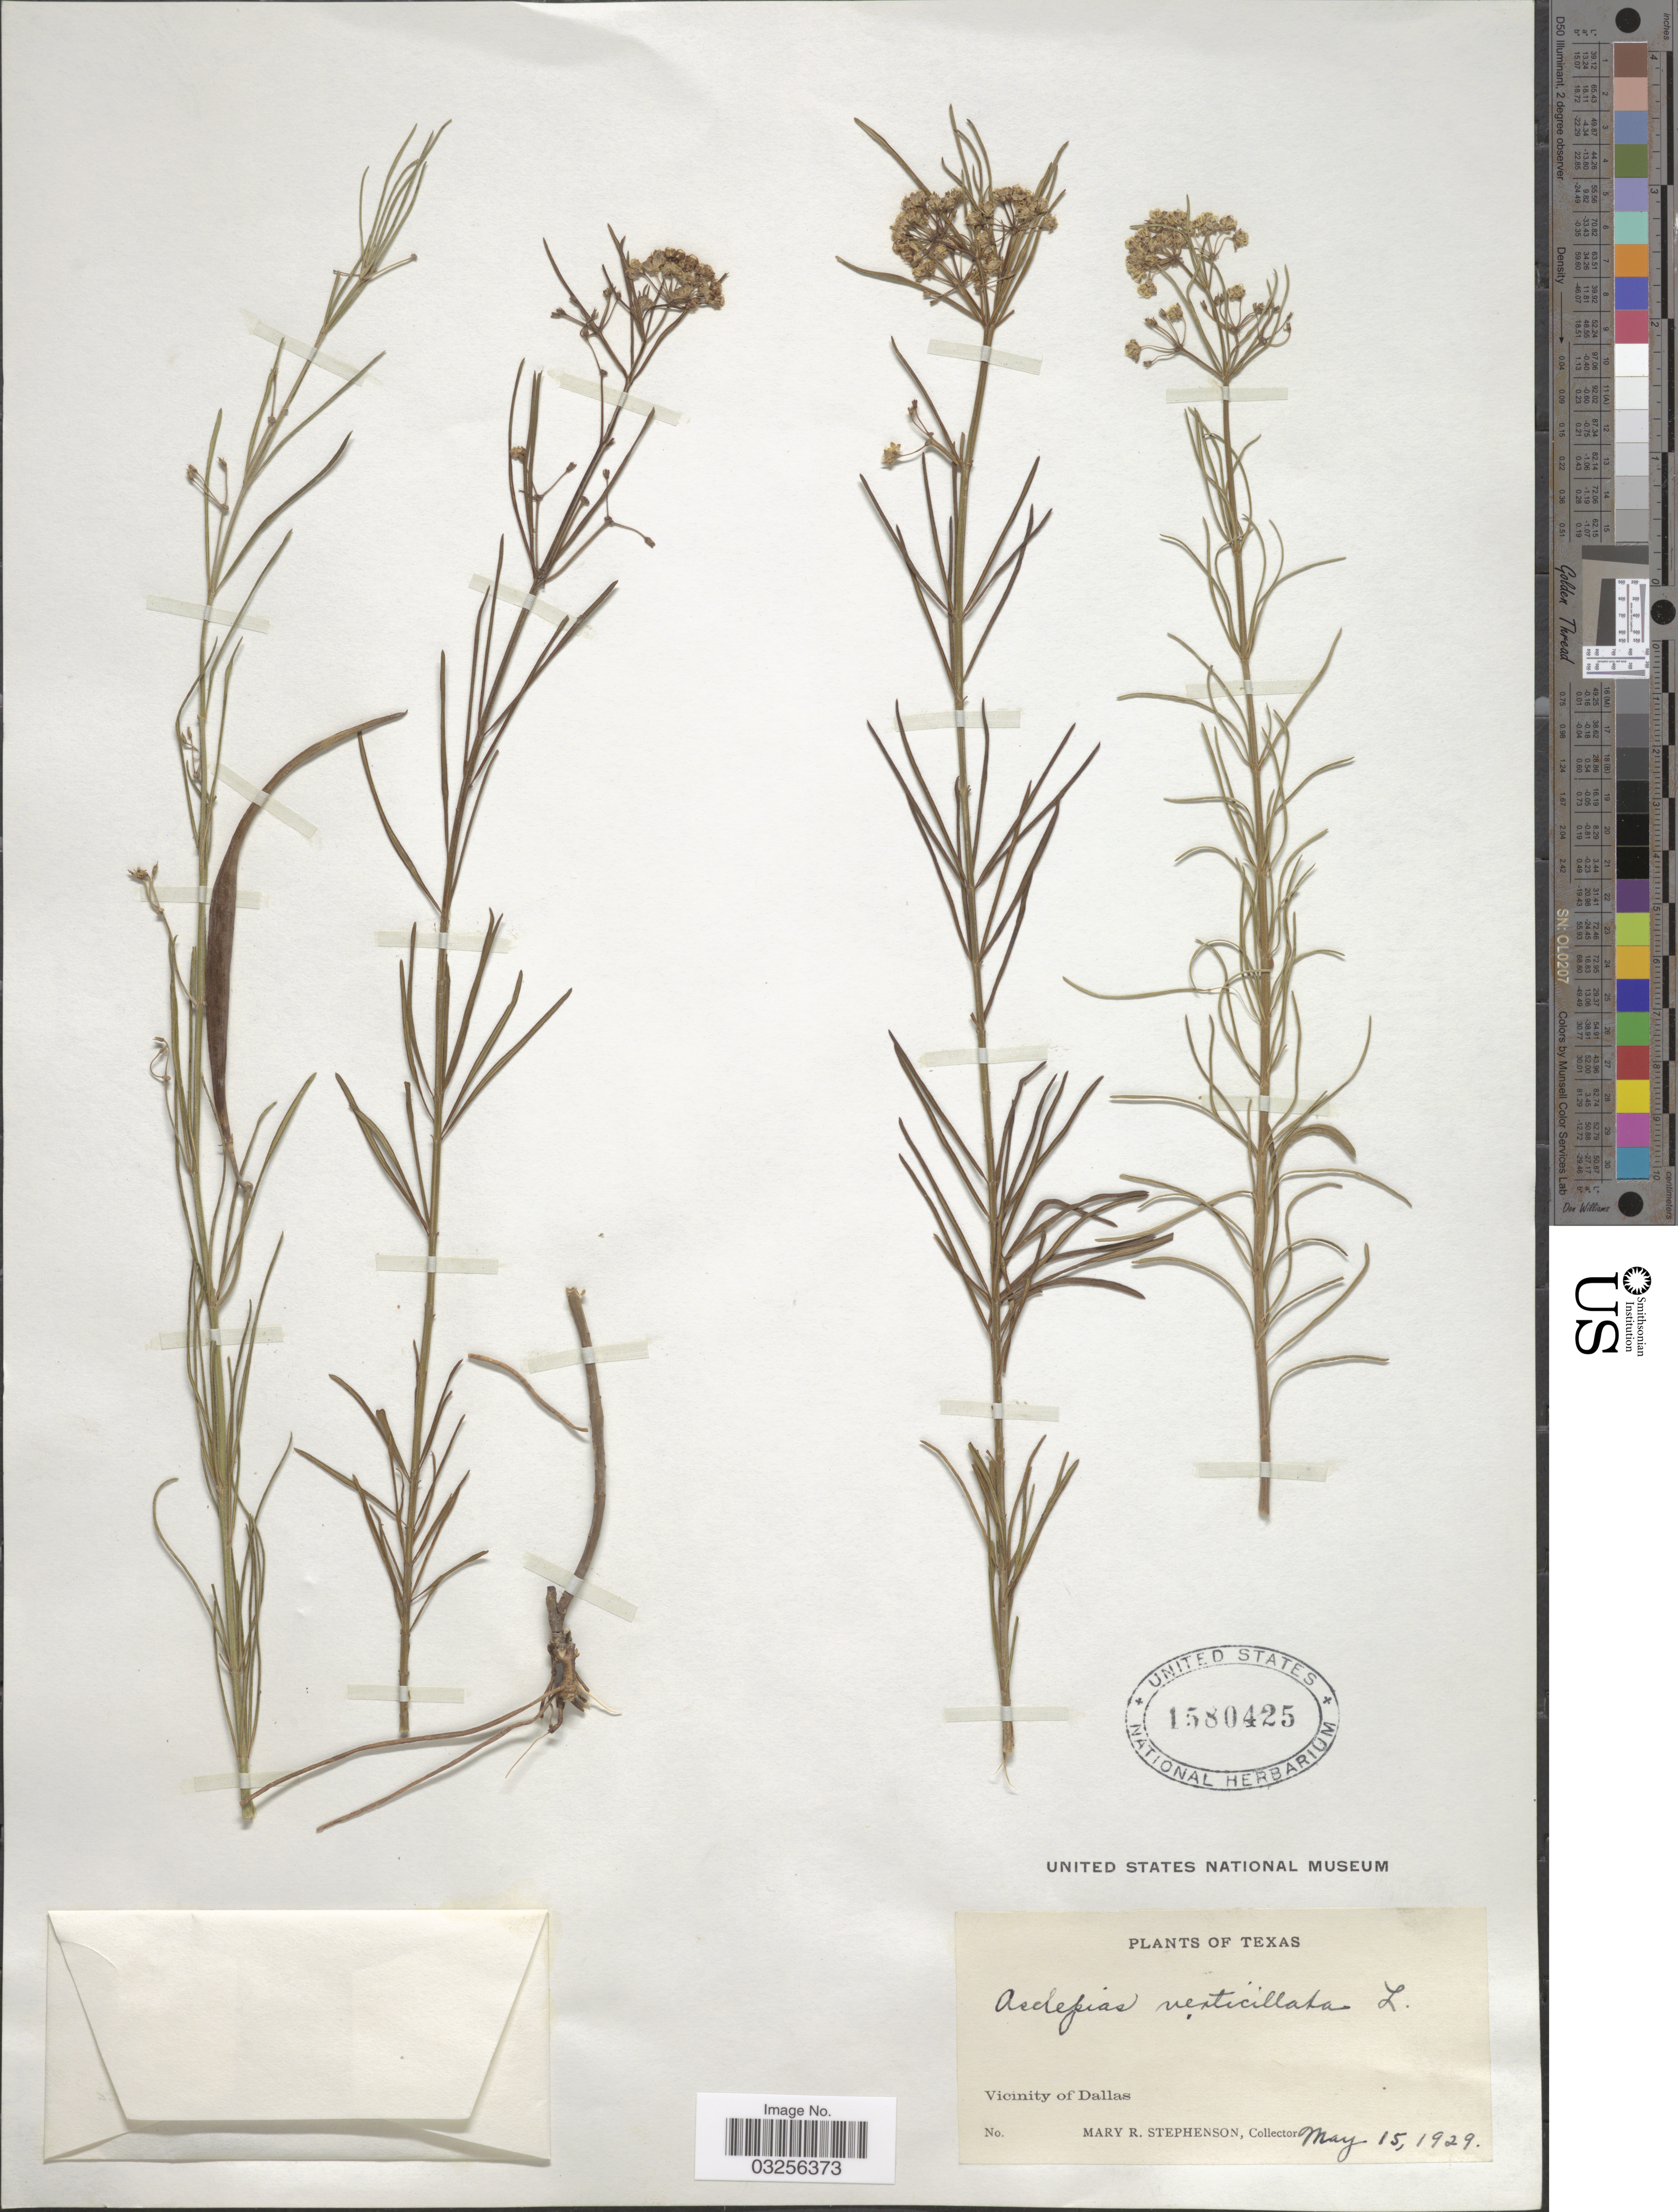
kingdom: Plantae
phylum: Tracheophyta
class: Magnoliopsida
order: Gentianales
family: Apocynaceae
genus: Asclepias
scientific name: Asclepias verticillata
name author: L.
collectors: M. Stephenson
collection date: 1929-05-15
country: United States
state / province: Texas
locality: Vicinity of Dallas.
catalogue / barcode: US 1580425